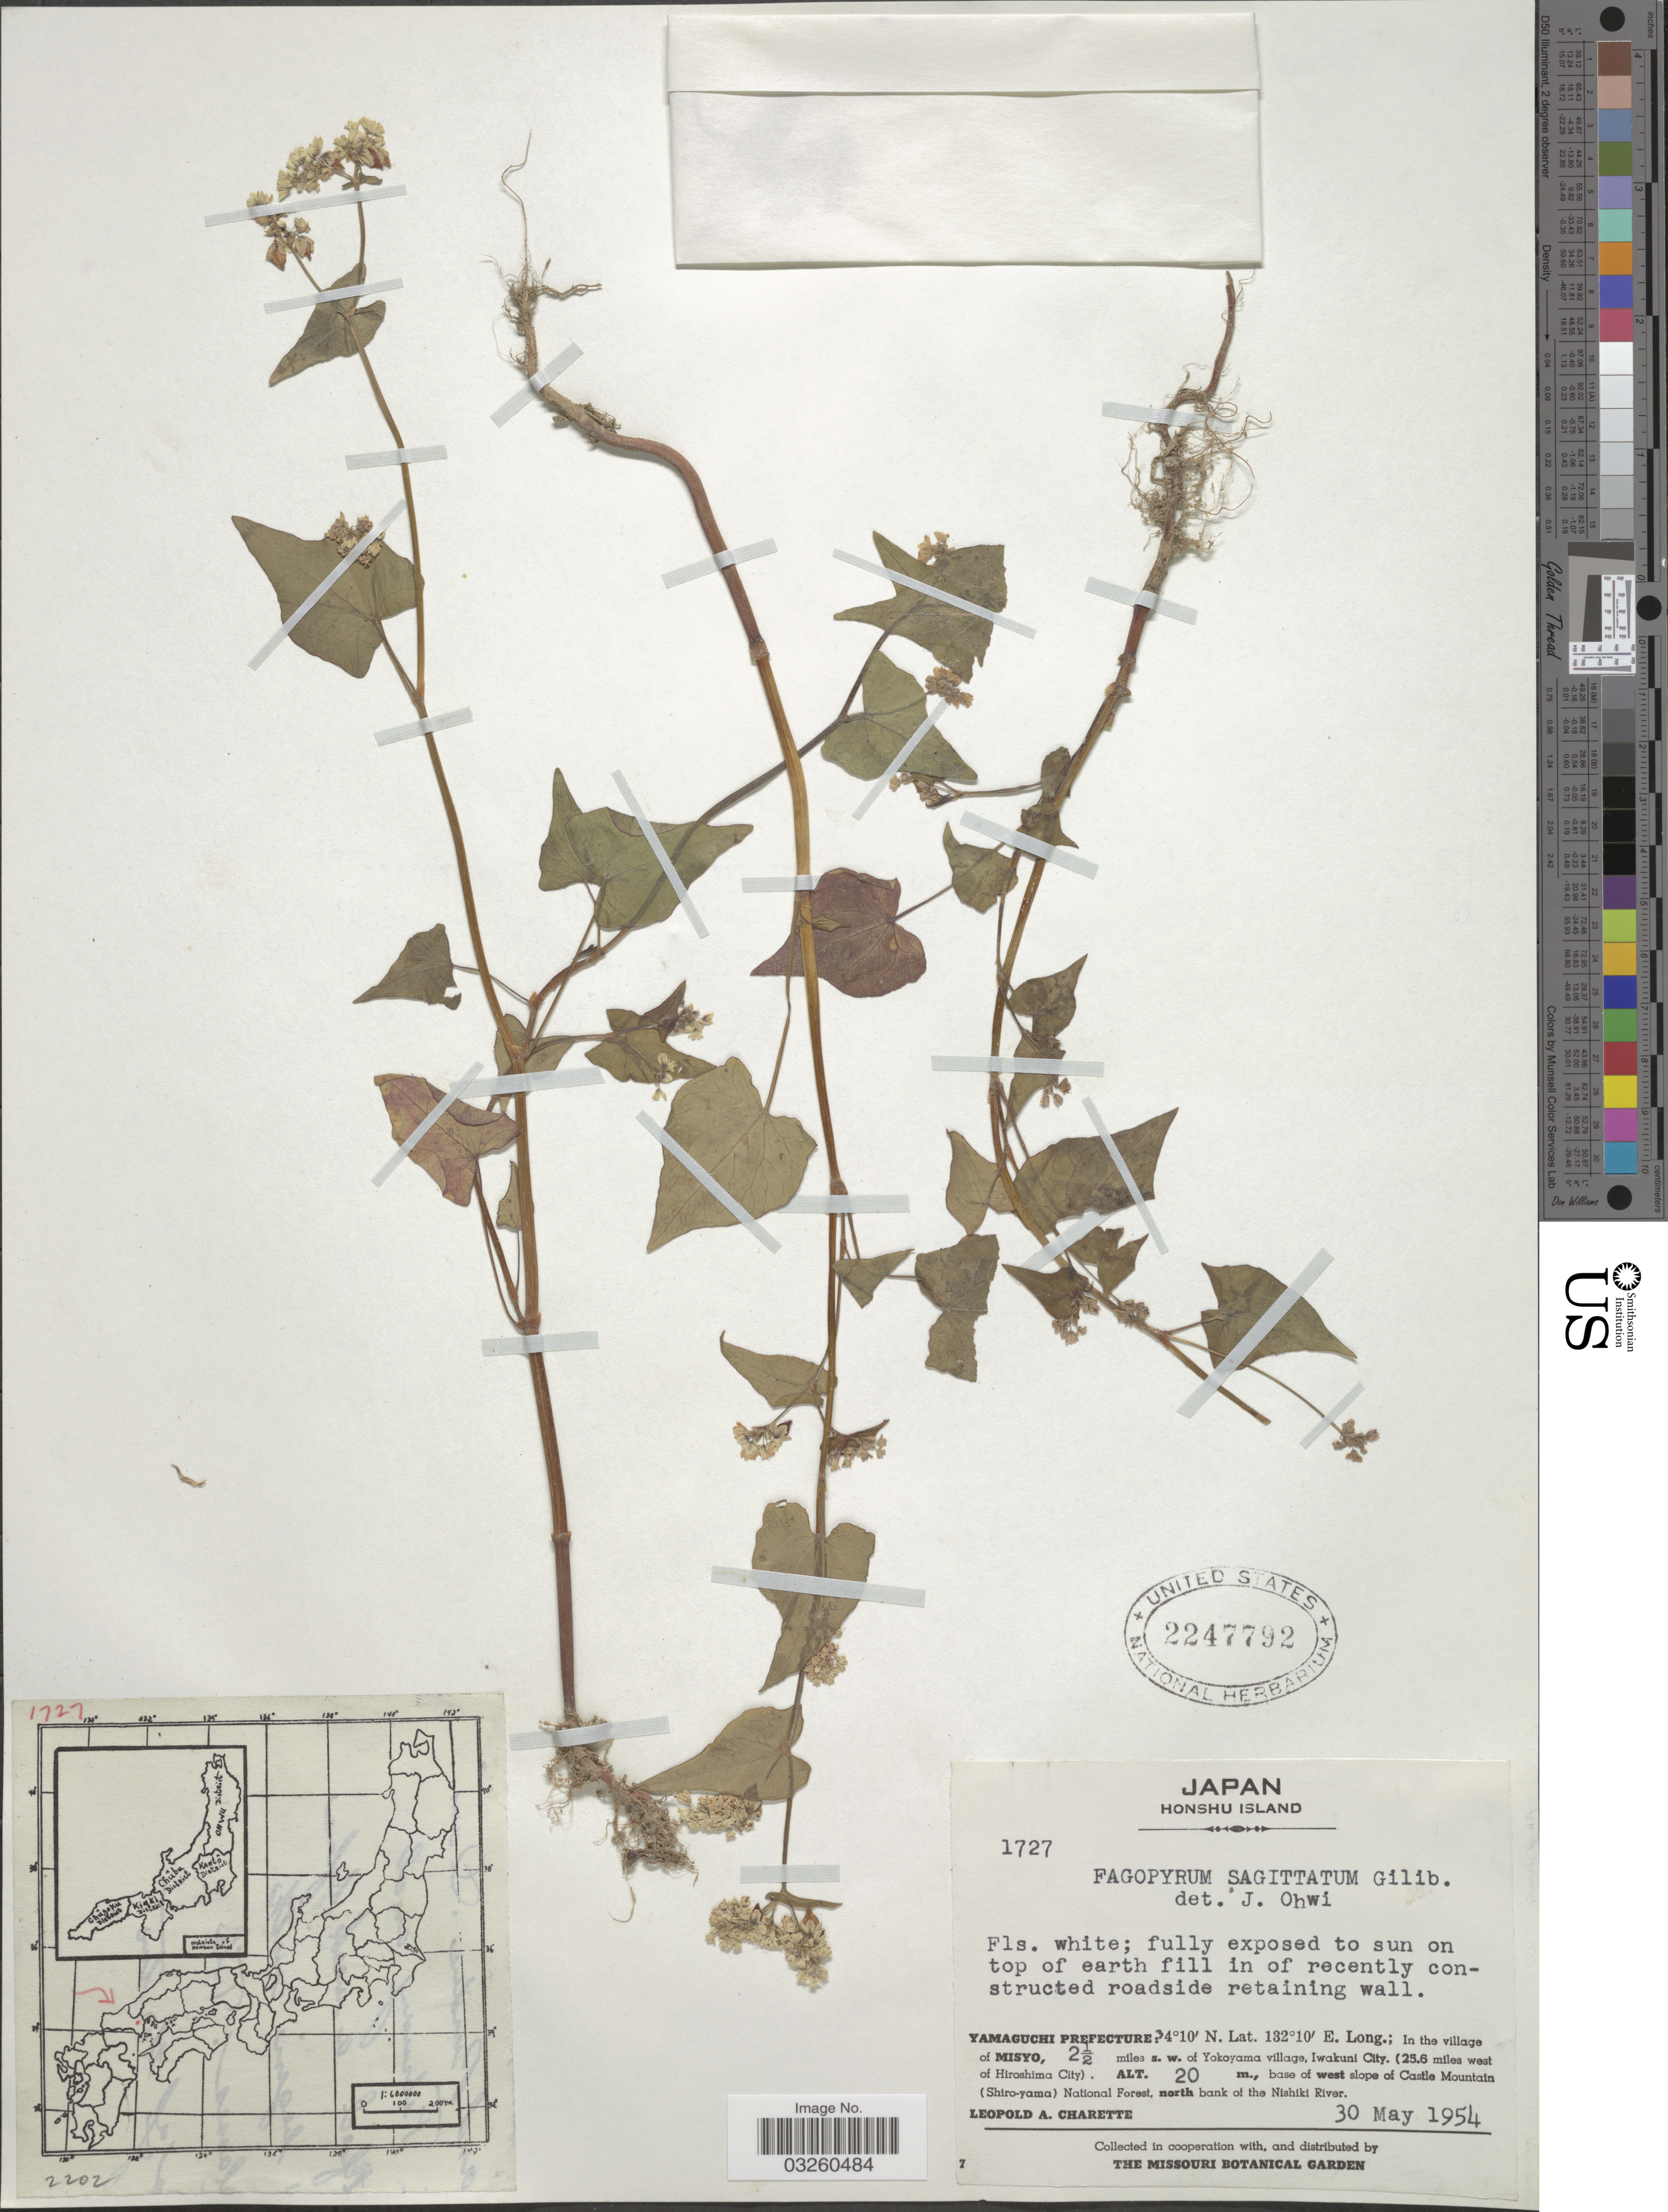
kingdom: Plantae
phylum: Tracheophyta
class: Magnoliopsida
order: Caryophyllales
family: Polygonaceae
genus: Fagopyrum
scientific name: Fagopyrum esculentum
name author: Moench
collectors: L. A. Charette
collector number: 1727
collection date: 1954-05-30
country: Japan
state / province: Yamaguti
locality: Honshu Island. Yamaguchi Prefecture: In the village of Misyo, 2½ miles s.w. of Yokoyama village, Iwakuni City. (25.6 miles west of Hiroshima City), base of west slope of Castle Mountain (Shiro-yama) National Forest, north bank of the NIshiki River.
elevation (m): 20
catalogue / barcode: US 2247792